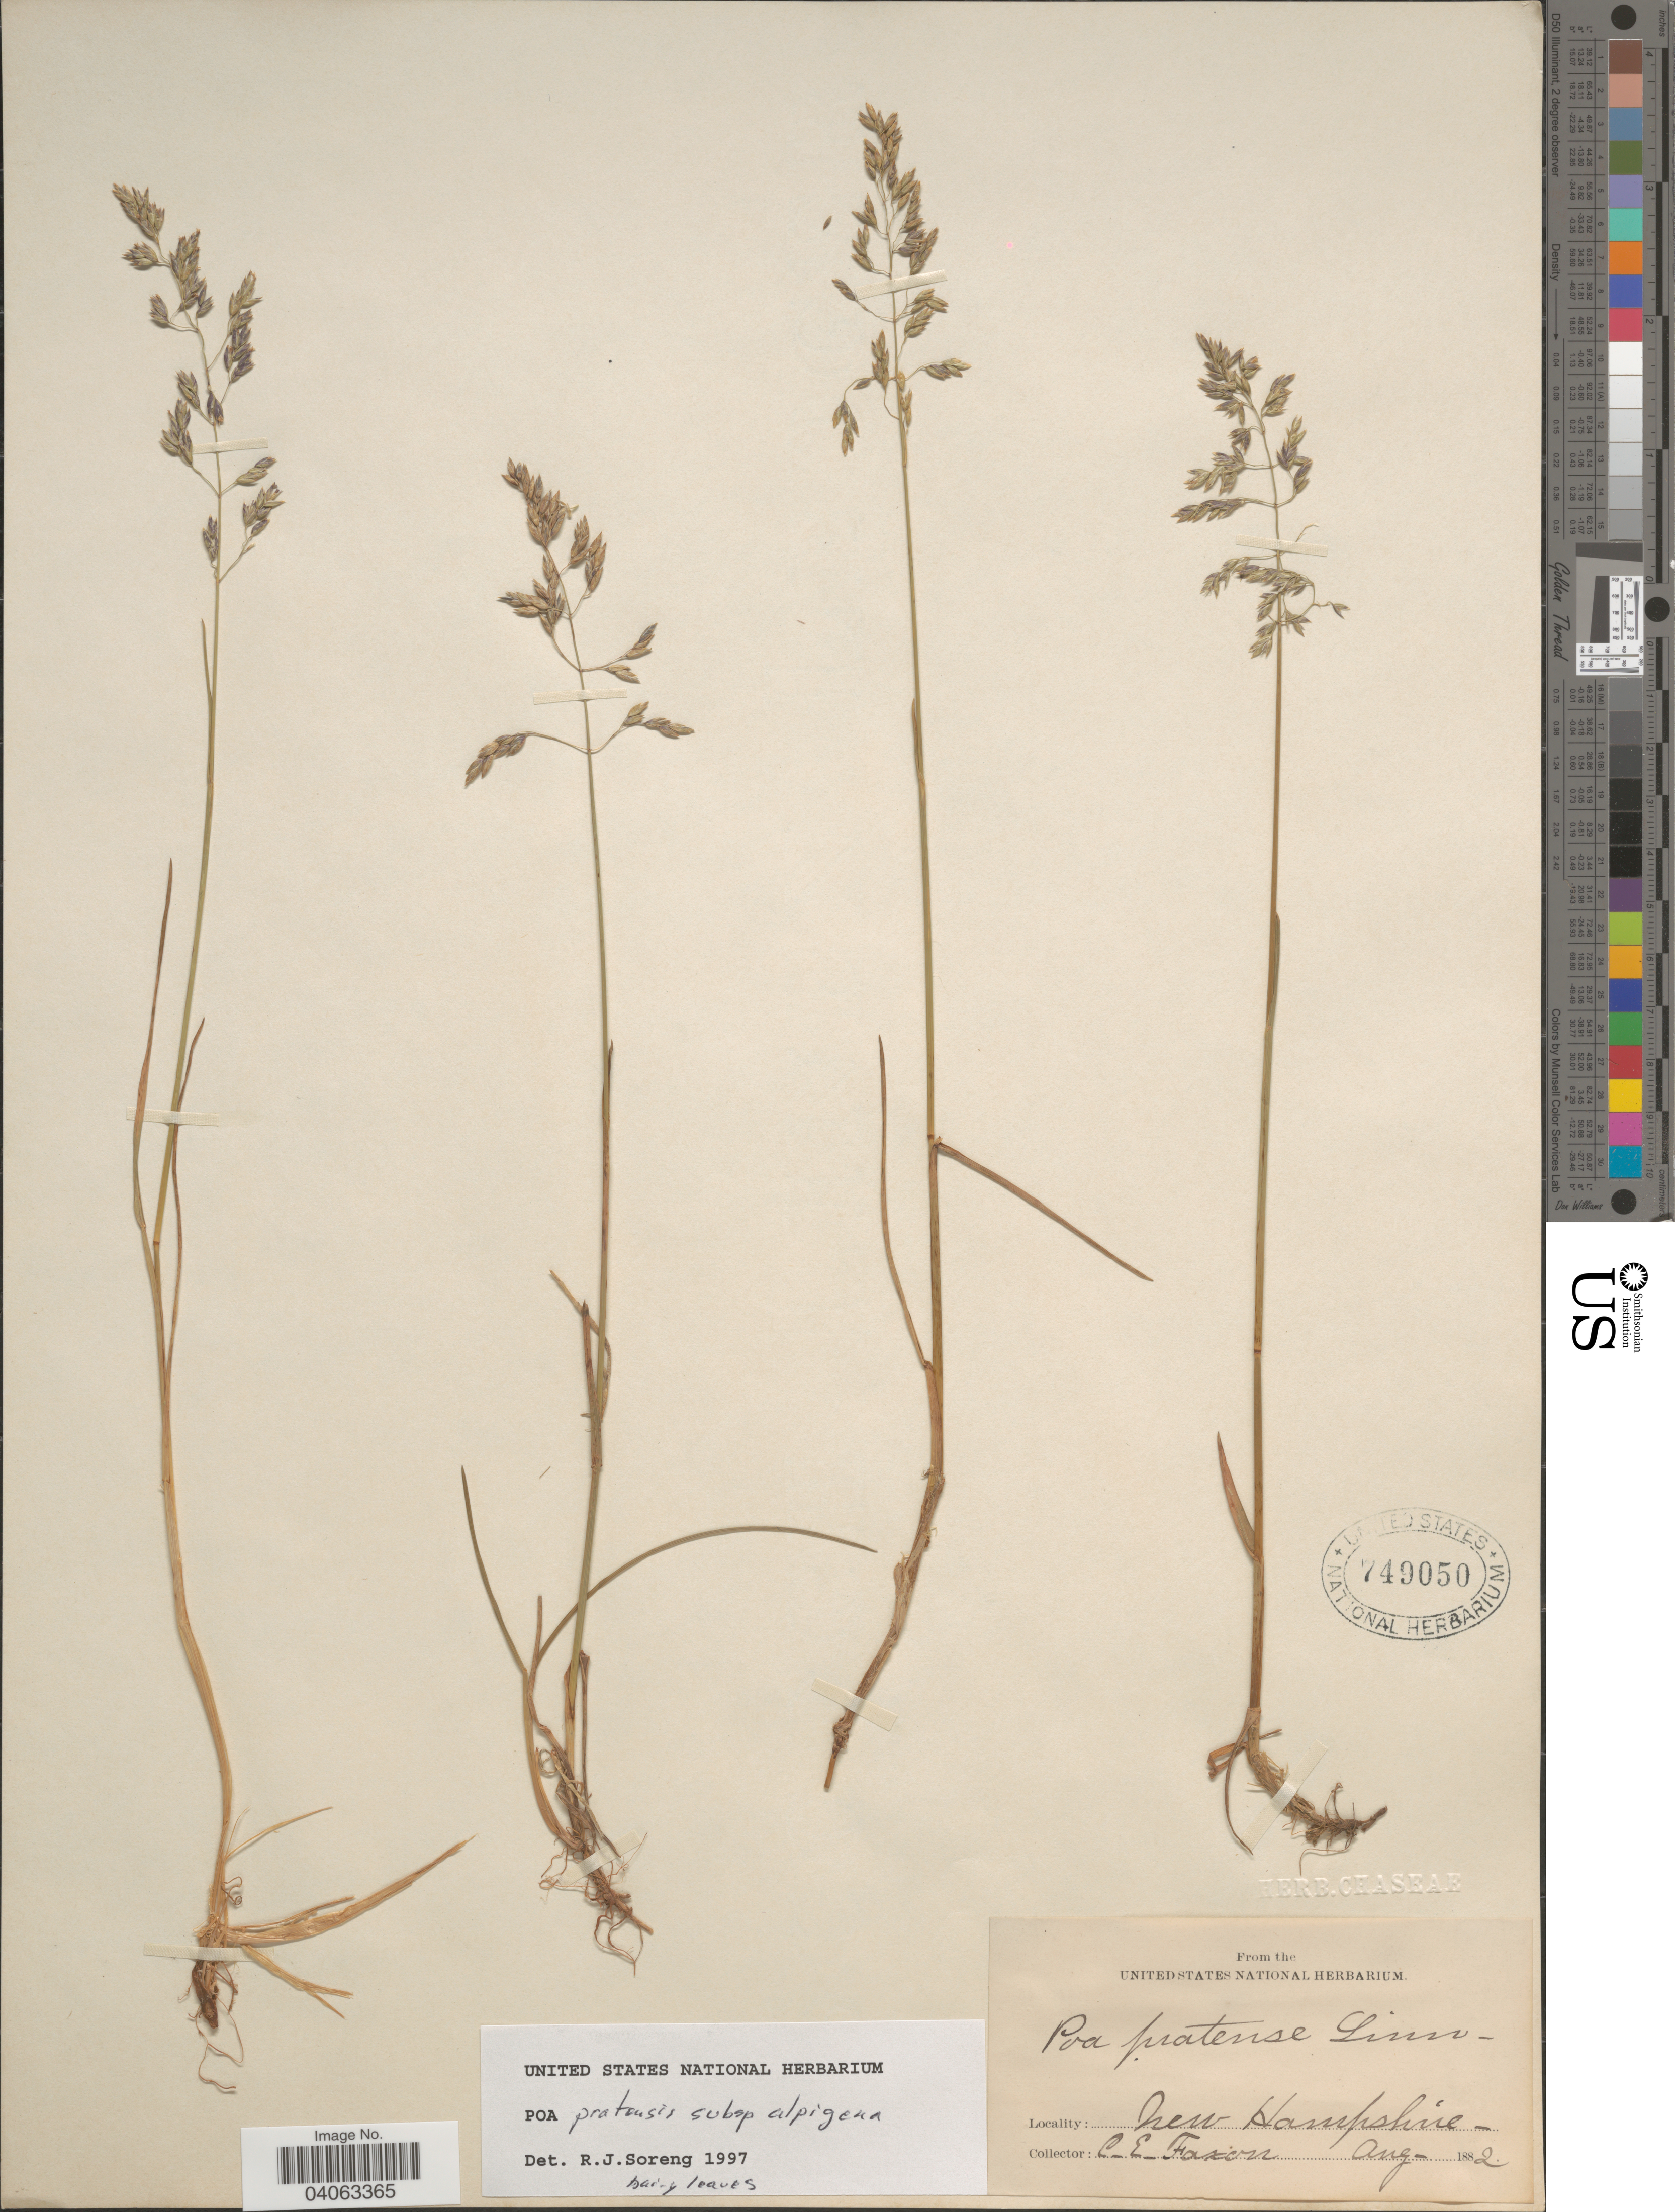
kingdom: Plantae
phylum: Tracheophyta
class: Liliopsida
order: Poales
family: Poaceae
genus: Poa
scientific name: Poa pratensis subsp. alpigena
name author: (Lindm.) Hiitonen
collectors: C. Faxon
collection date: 1882-08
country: United States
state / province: New Hampshire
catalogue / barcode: US 749050